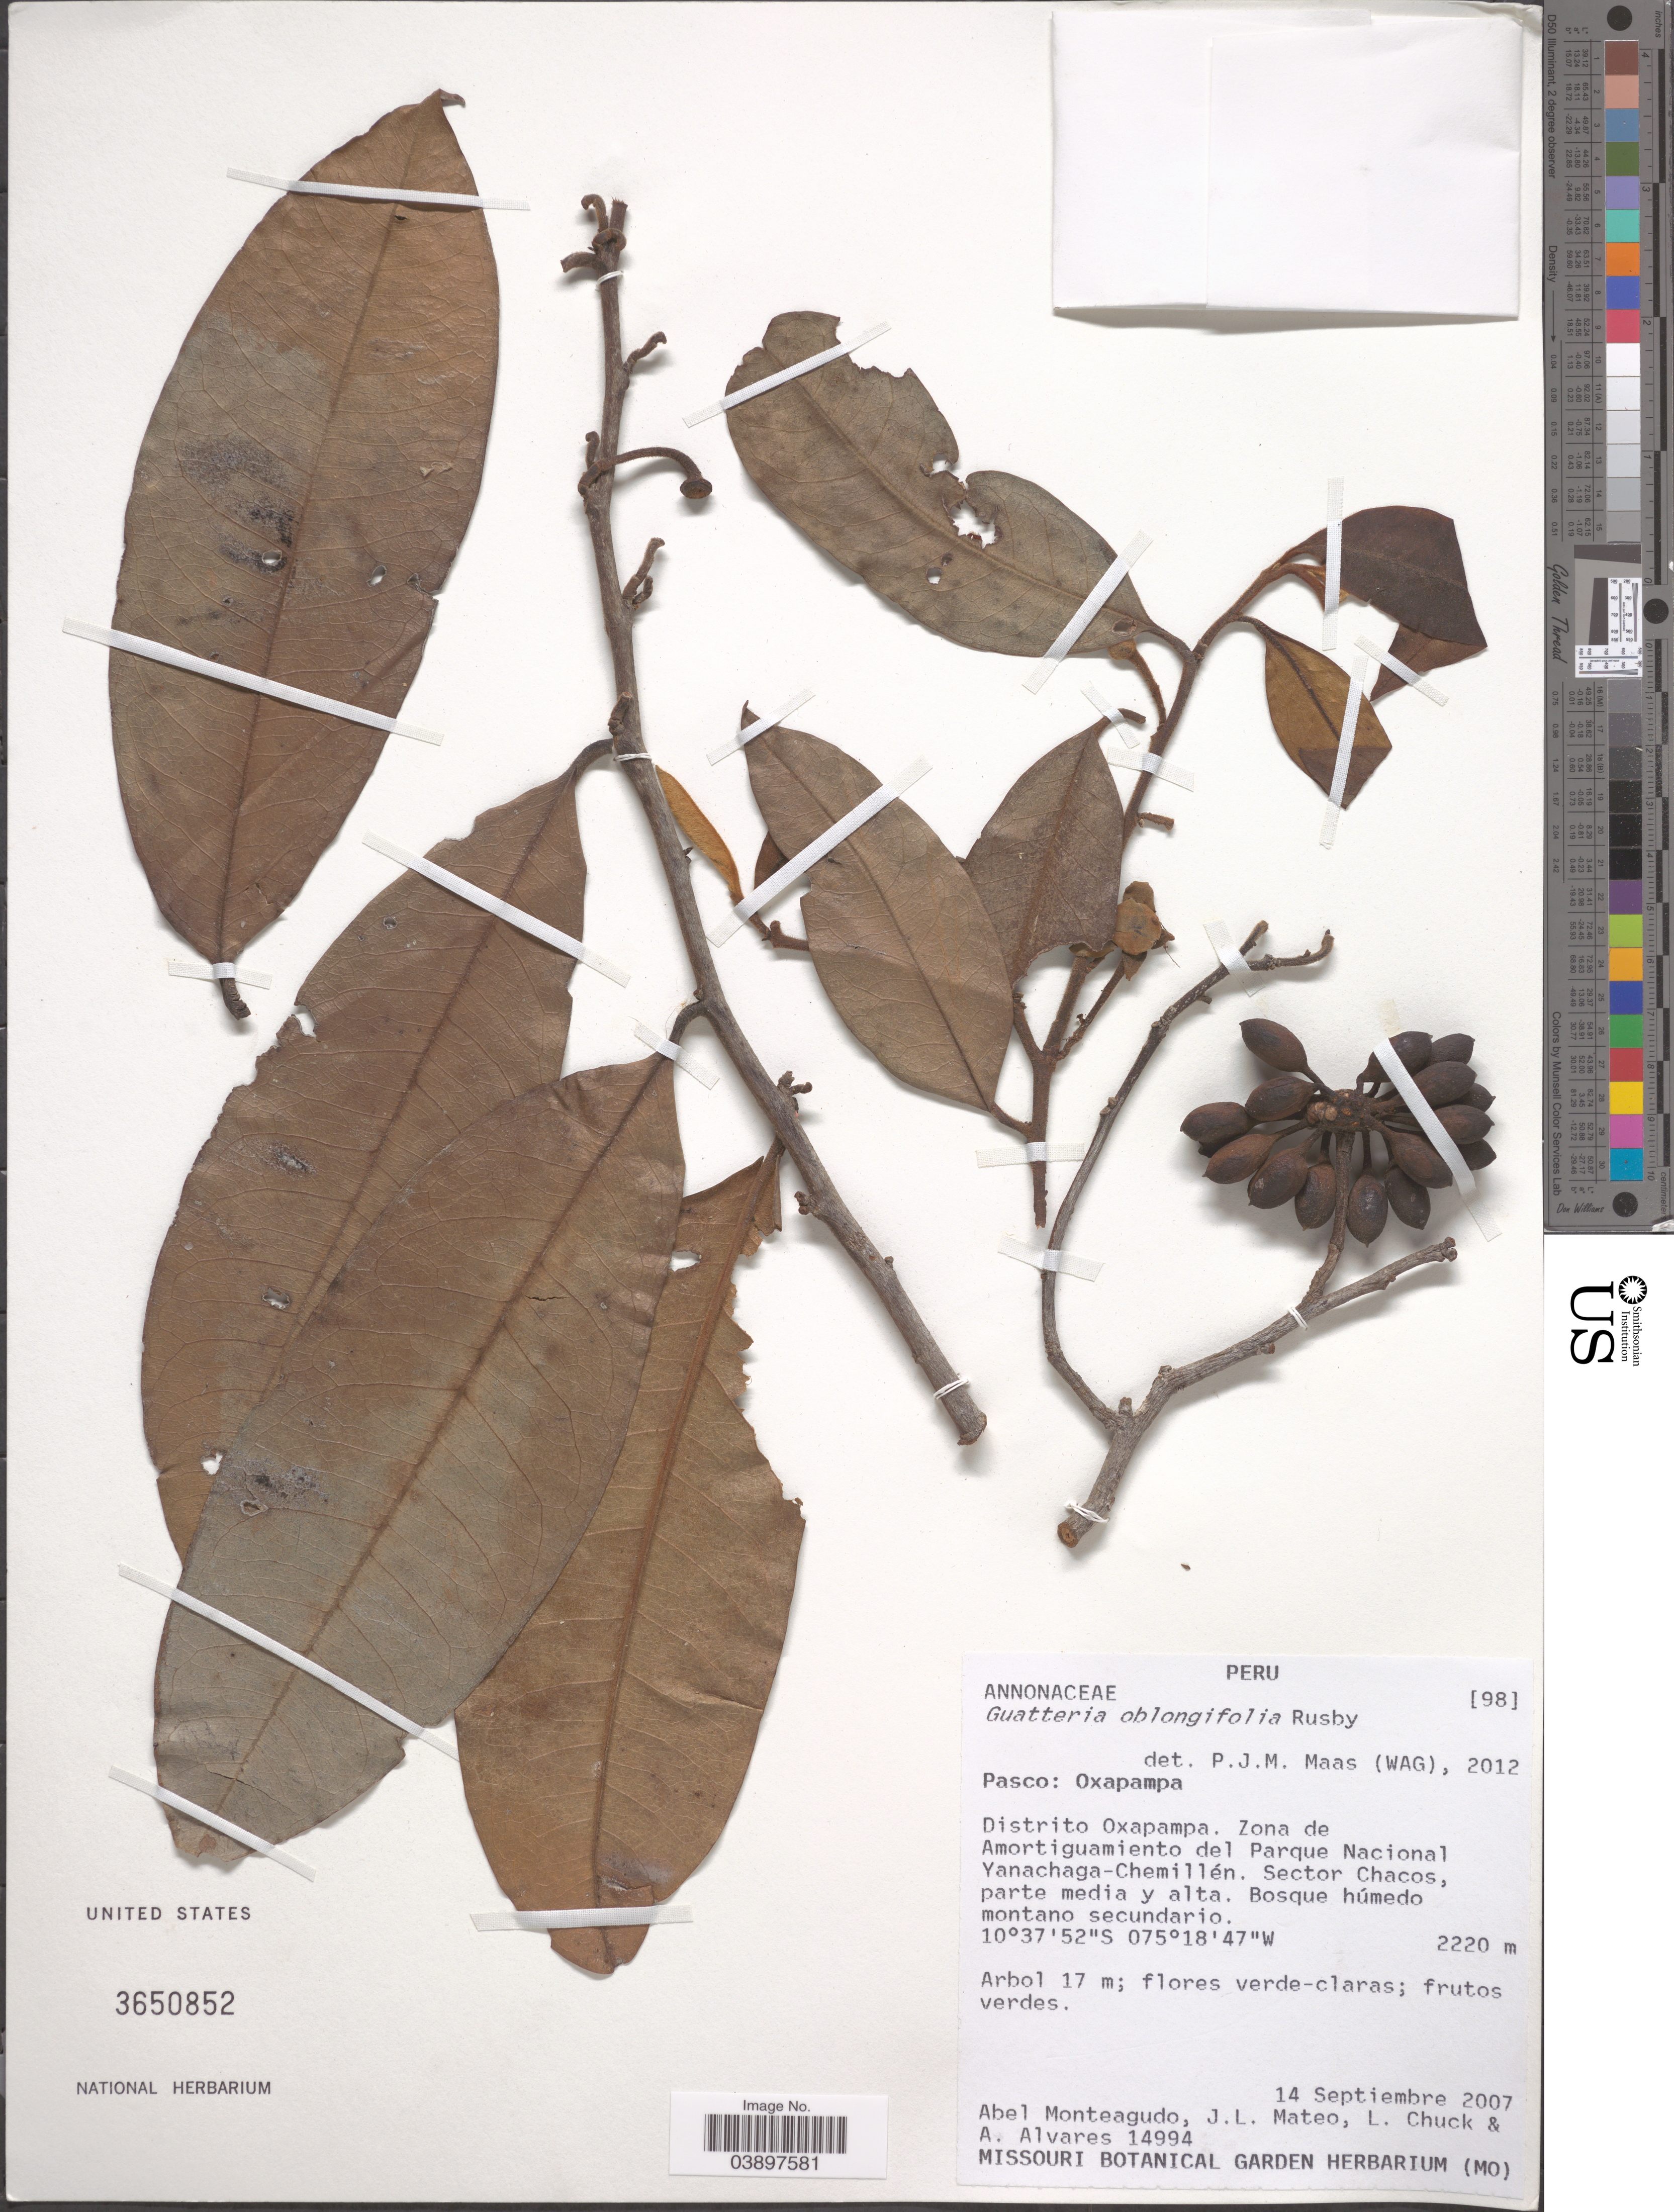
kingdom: Plantae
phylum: Tracheophyta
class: Magnoliopsida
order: Magnoliales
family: Annonaceae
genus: Guatteria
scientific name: Guatteria oblongifolia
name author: Rusby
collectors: A. Monteagudo, J. Mateo, L. Chuck & A. Alvares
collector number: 14994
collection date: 2007-09-14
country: Peru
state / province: Pasco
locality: Oxapampa. Distrito Oxapampa. Zona de Amortiguamiento del Parque Nacional Yanachaga-Chemillén. Sector Chacos.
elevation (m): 2220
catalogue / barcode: US 3650852